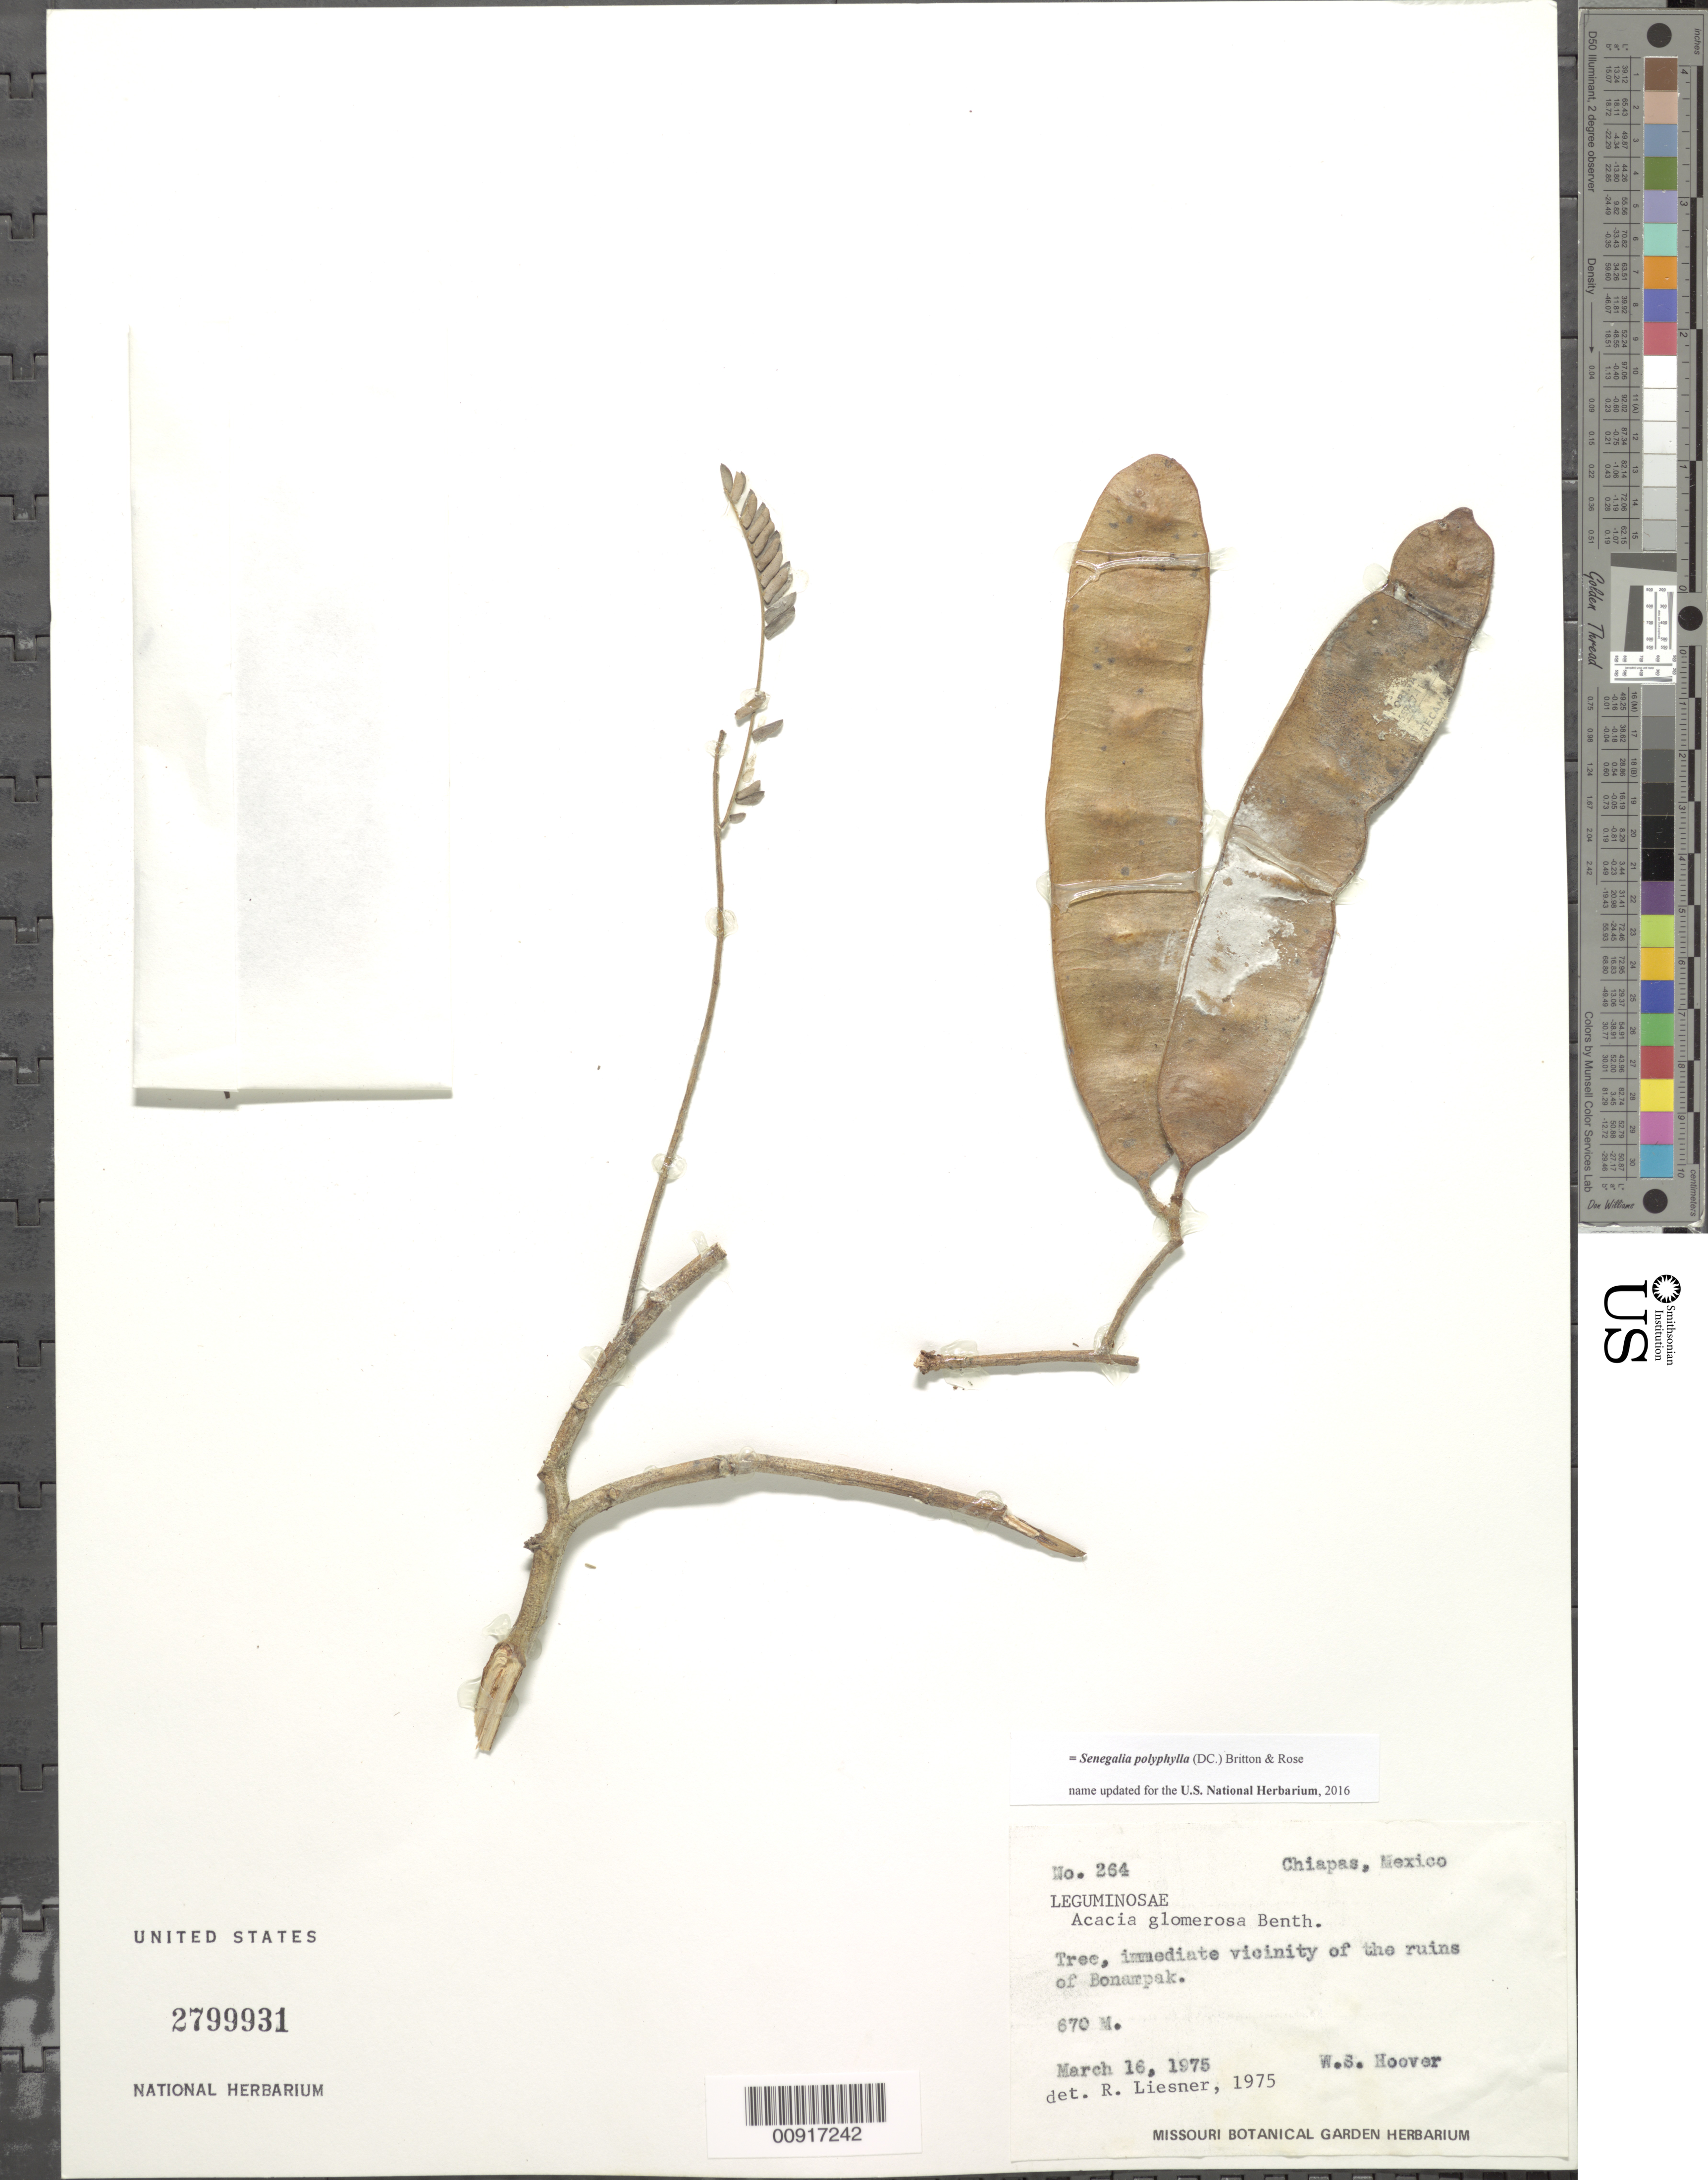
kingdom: Plantae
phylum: Tracheophyta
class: Magnoliopsida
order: Fabales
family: Fabaceae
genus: Senegalia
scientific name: Senegalia polyphylla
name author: (DC.) Britton & Rose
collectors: W. S. Hoover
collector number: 264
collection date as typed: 16 Mar 1975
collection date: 1975-03-16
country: Mexico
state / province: Chiapas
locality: Immediate vicinity of the ruins of Bonampak.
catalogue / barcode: US 2799931